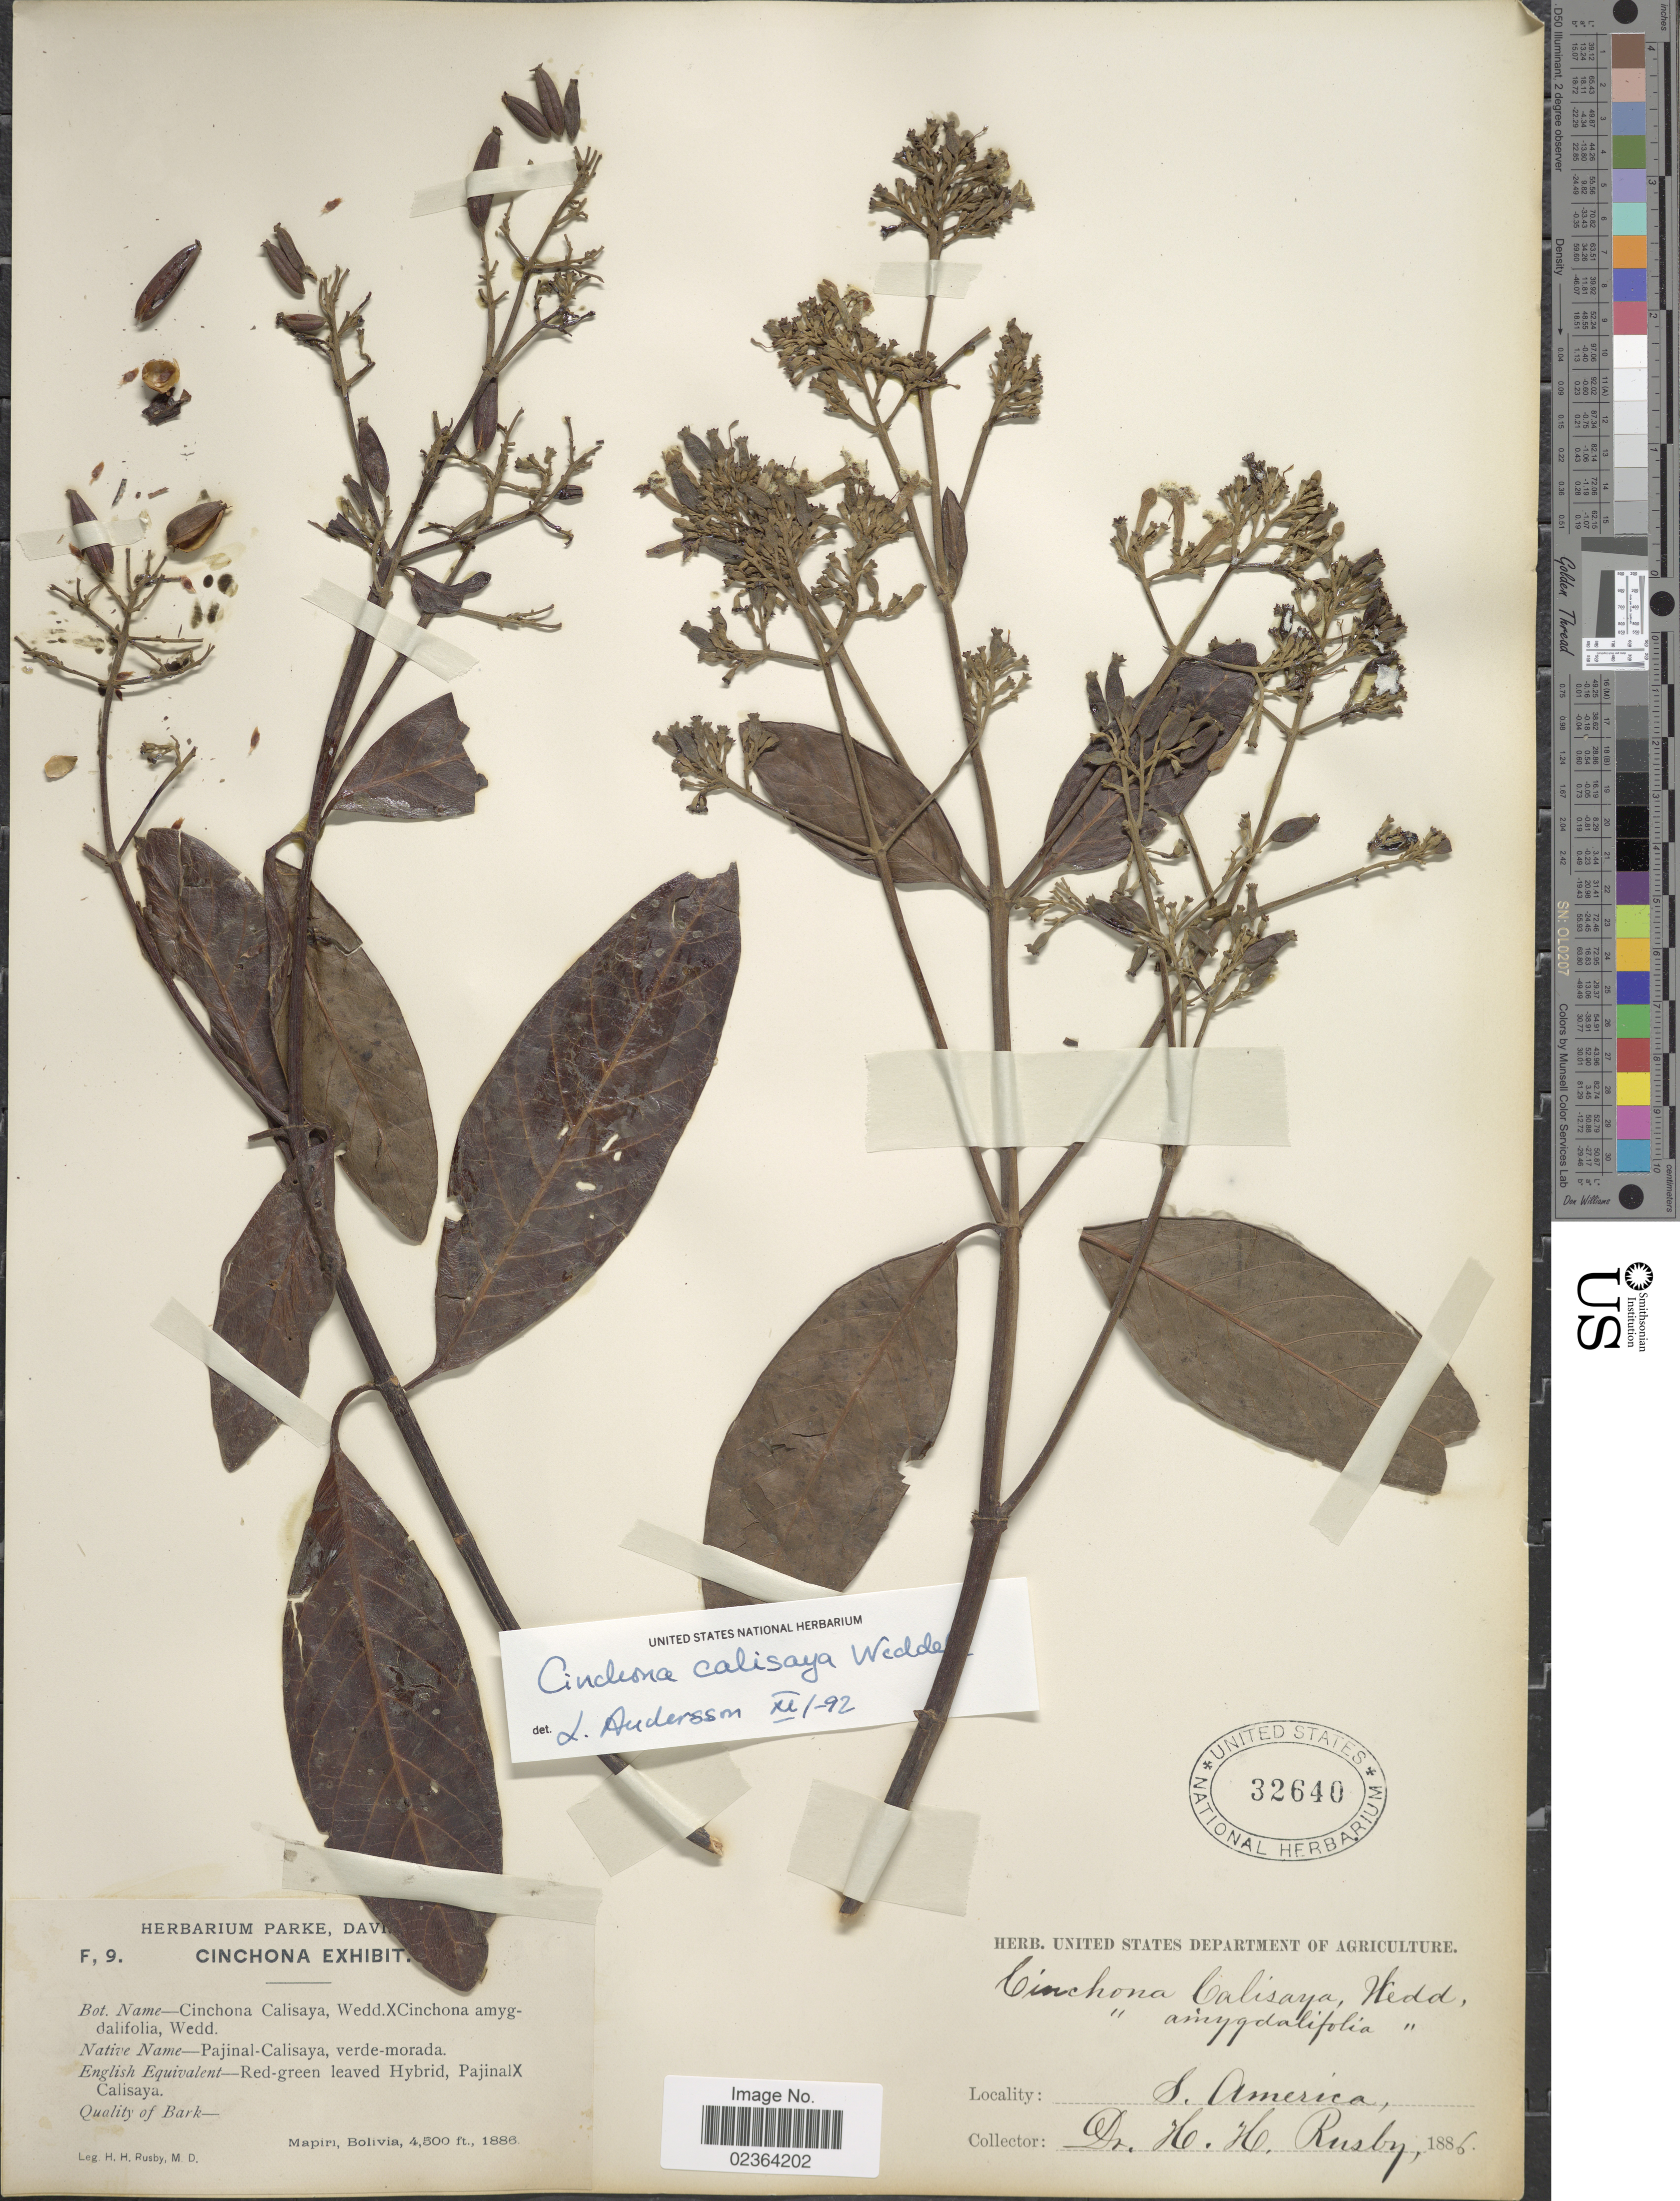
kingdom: Plantae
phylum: Tracheophyta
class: Magnoliopsida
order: Gentianales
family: Rubiaceae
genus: Cinchona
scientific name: Cinchona calisaya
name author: Wedd.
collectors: H. H. Rusby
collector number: F, 9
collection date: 1886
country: Bolivia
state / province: La Páz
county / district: Larecaja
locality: Mapiri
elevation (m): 1372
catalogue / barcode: US 32640